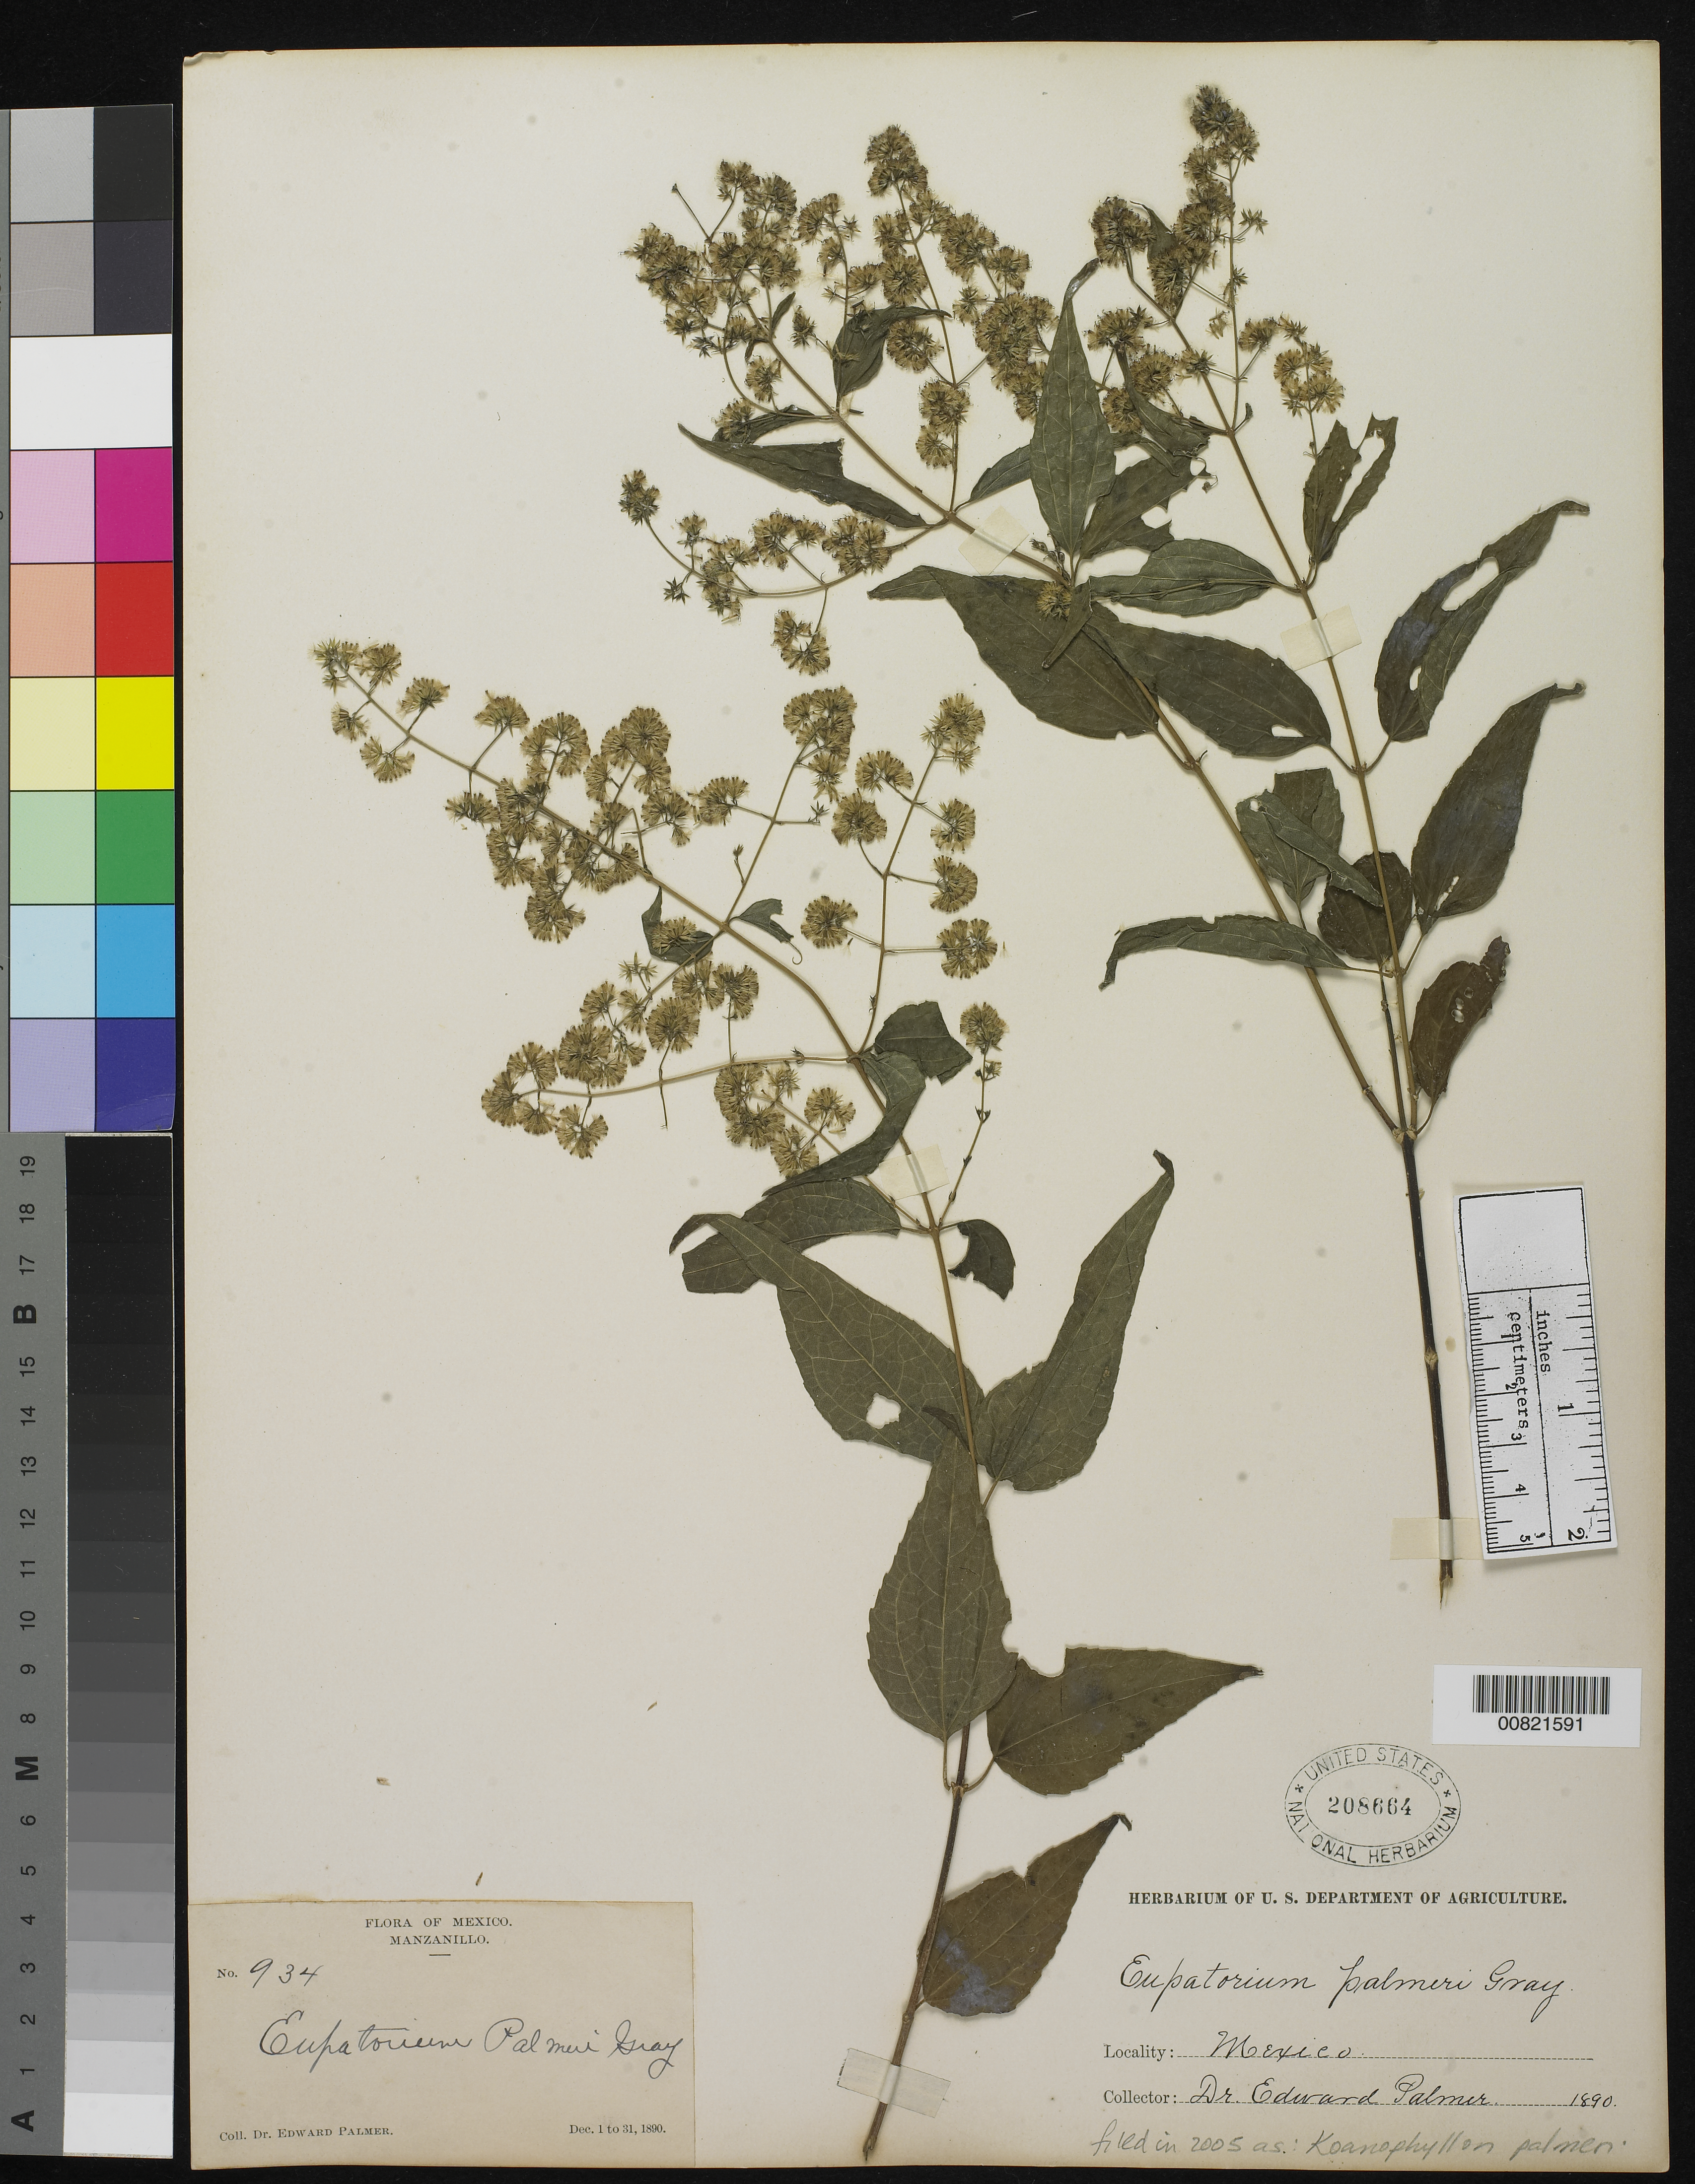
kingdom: Plantae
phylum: Tracheophyta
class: Magnoliopsida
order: Asterales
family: Asteraceae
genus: Koanophyllon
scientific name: Koanophyllon palmeri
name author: (A. Gray) R.M. King & H. Rob.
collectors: E. Palmer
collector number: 934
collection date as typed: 01 Dec 1890 to 31 Dec 1890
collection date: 1890-12-01/1890-12-31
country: Mexico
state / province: Colima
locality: Manzanillo, Colima.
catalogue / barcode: US 208664